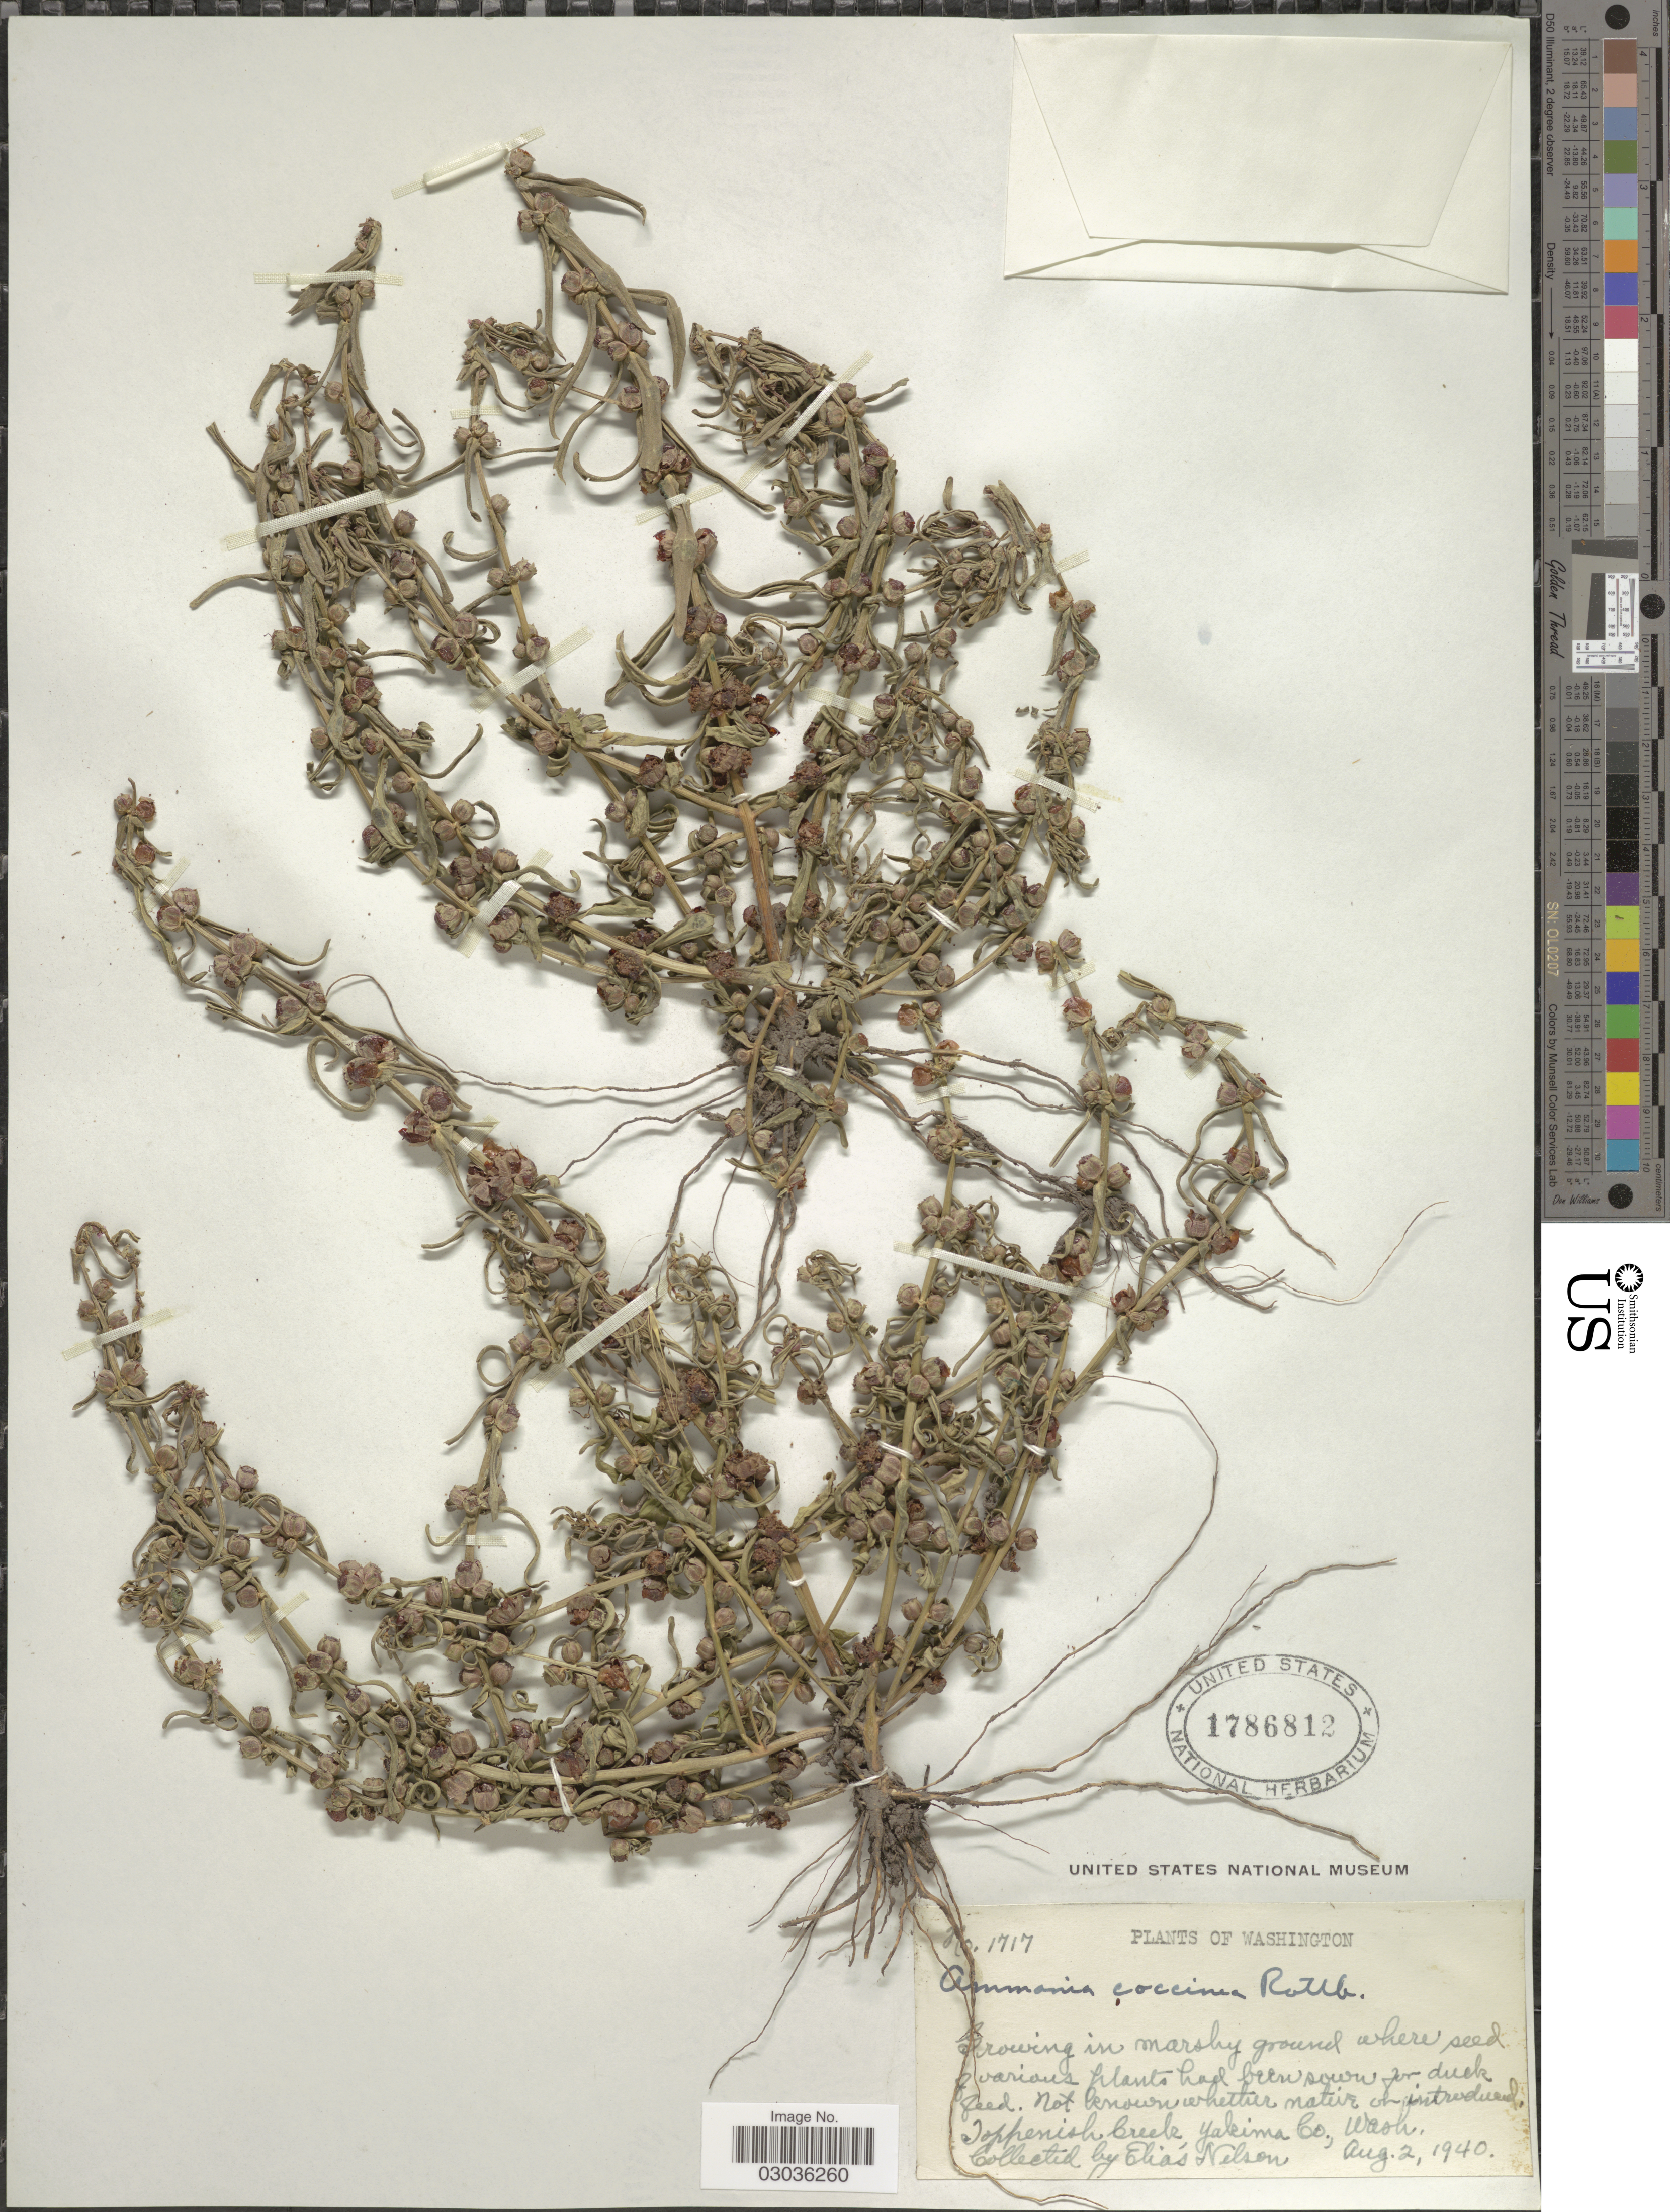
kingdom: Plantae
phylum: Tracheophyta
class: Magnoliopsida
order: Myrtales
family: Lythraceae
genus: Ammannia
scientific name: Ammannia coccinea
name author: Rottb.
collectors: E. Nelson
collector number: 1717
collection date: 1940-08-02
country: United States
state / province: Washington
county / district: Yakima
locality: Joppenish Creek, Yakima Co.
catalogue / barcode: US 1786812